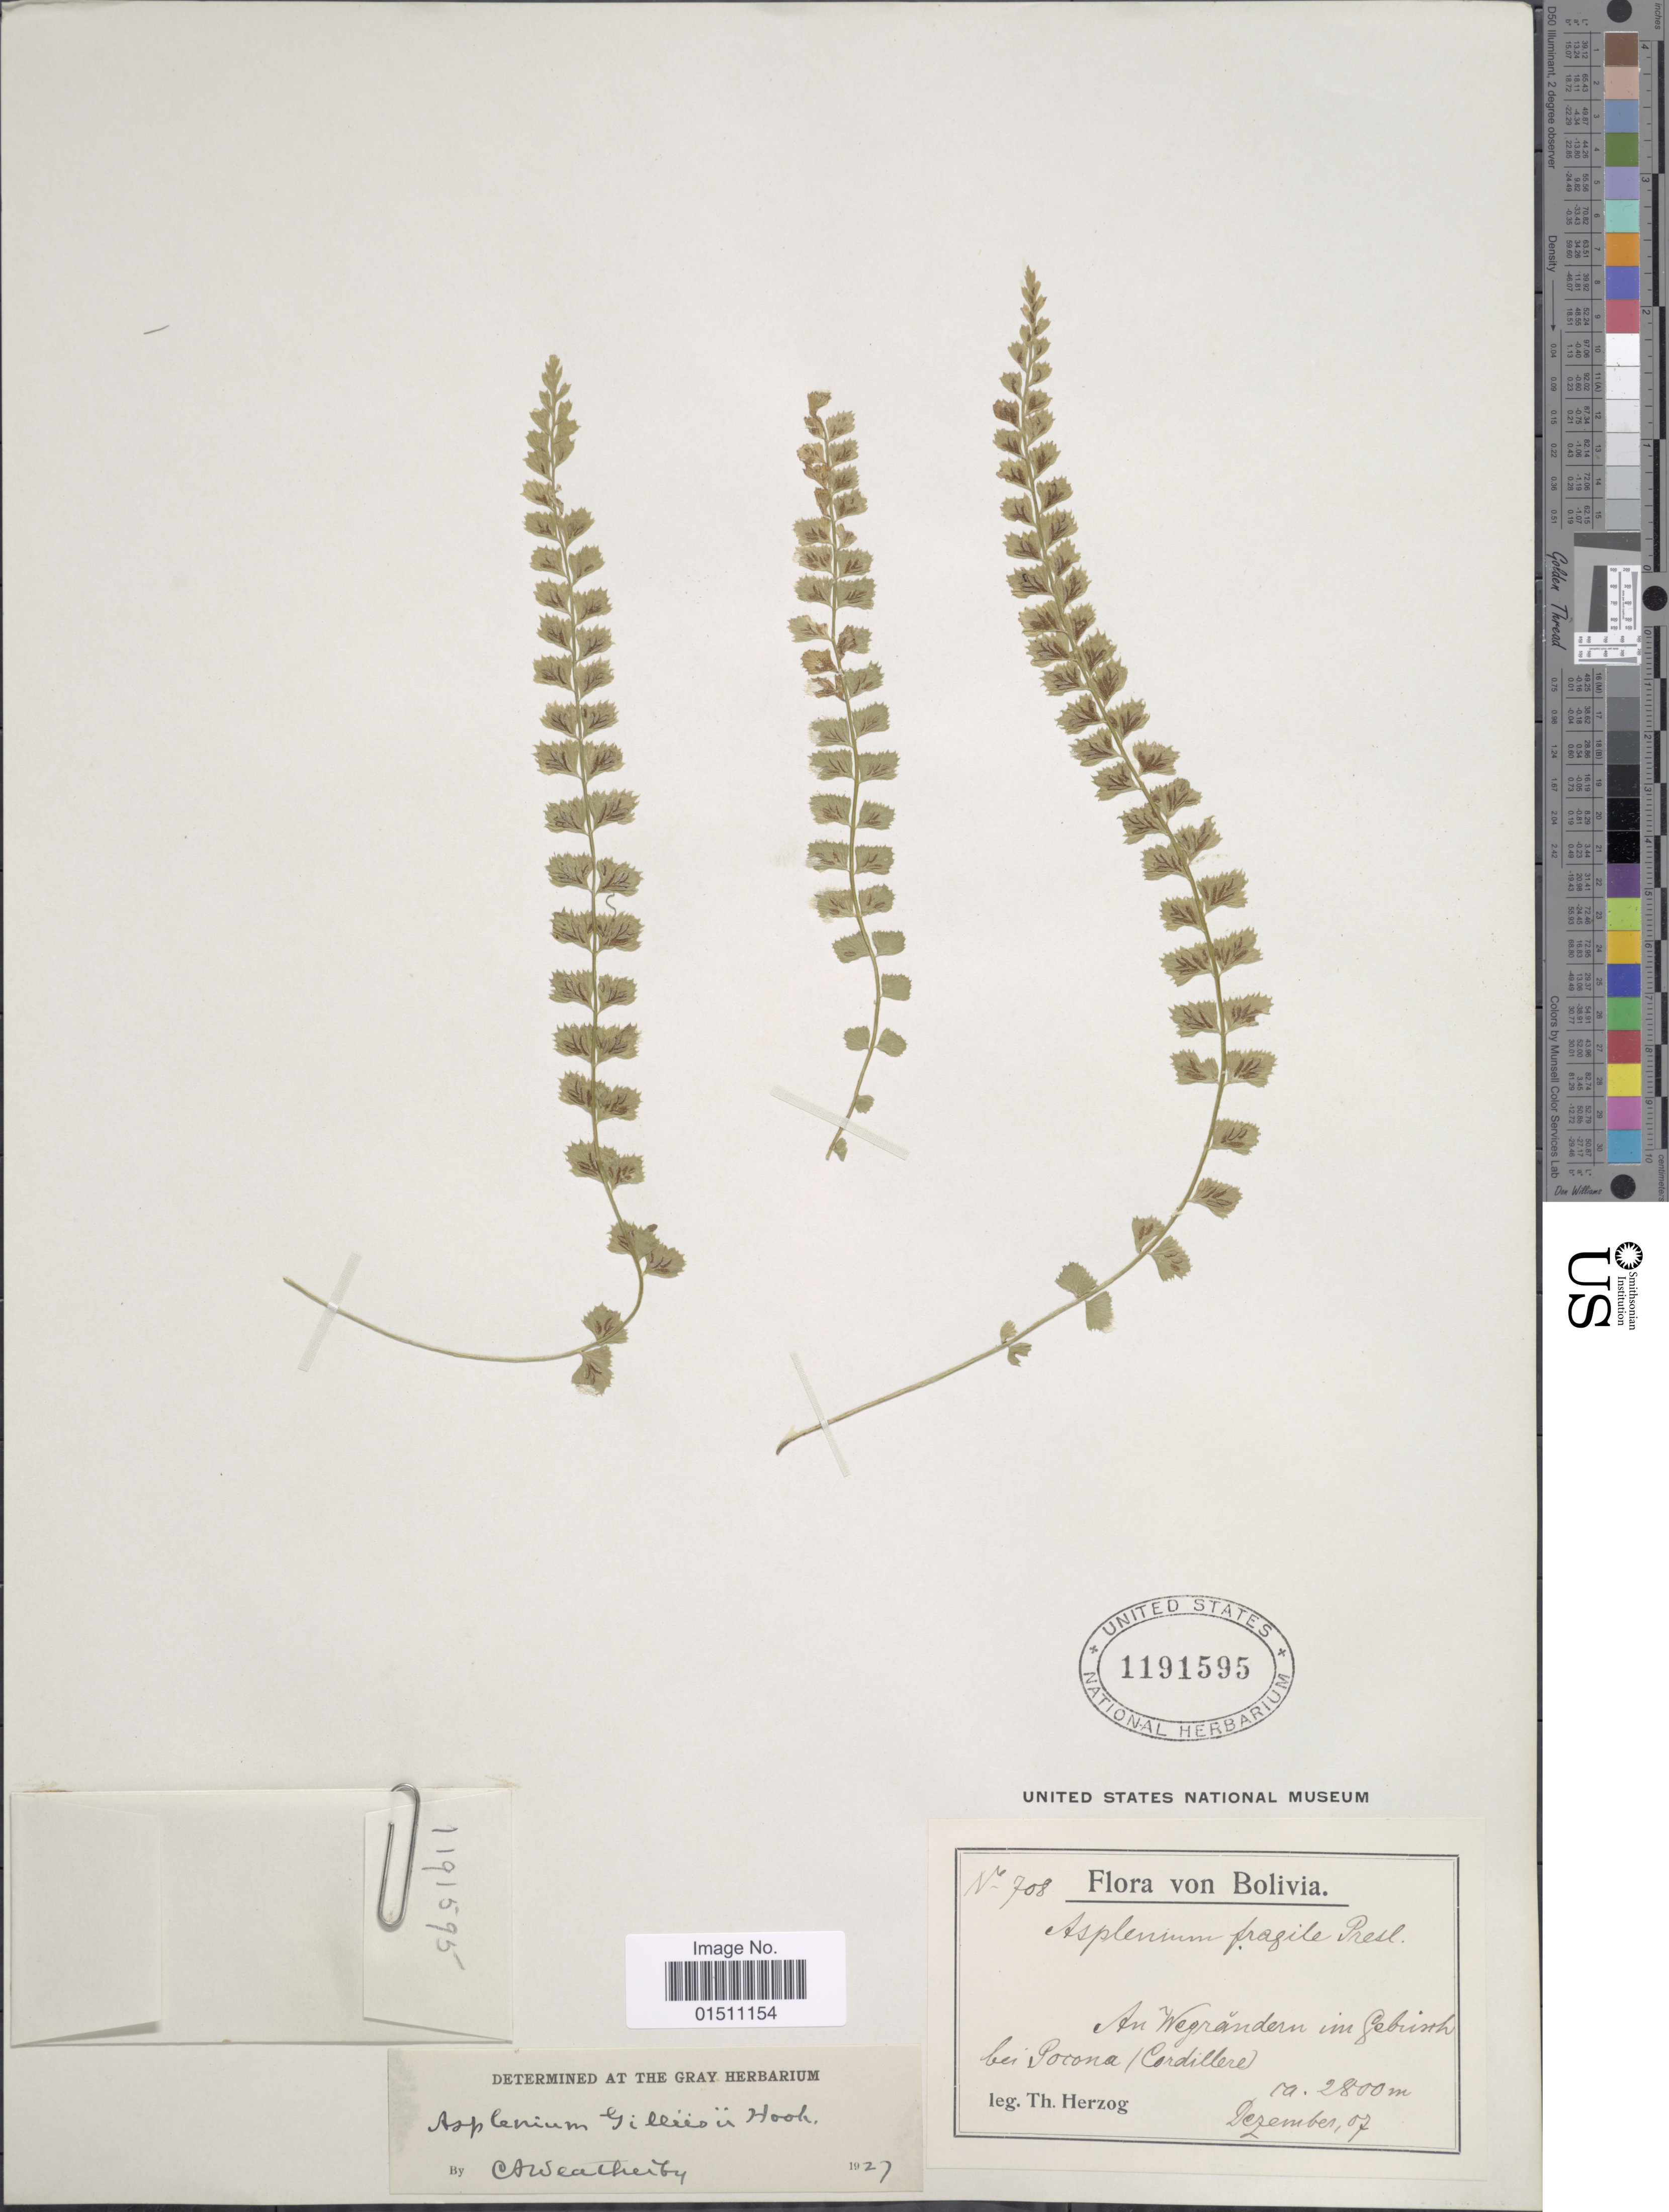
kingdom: Plantae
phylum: Tracheophyta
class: Polypodiopsida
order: Polypodiales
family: Aspleniaceae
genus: Asplenium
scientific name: Asplenium gilliesii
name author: Hook.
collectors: T. K. J. Herzog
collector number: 708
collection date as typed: Transcribed d/m/y: /12/7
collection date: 1907-12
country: Bolivia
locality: An Wegrandern im Gebish bei Pocana (Cordillera).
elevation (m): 2800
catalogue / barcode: US 1191595